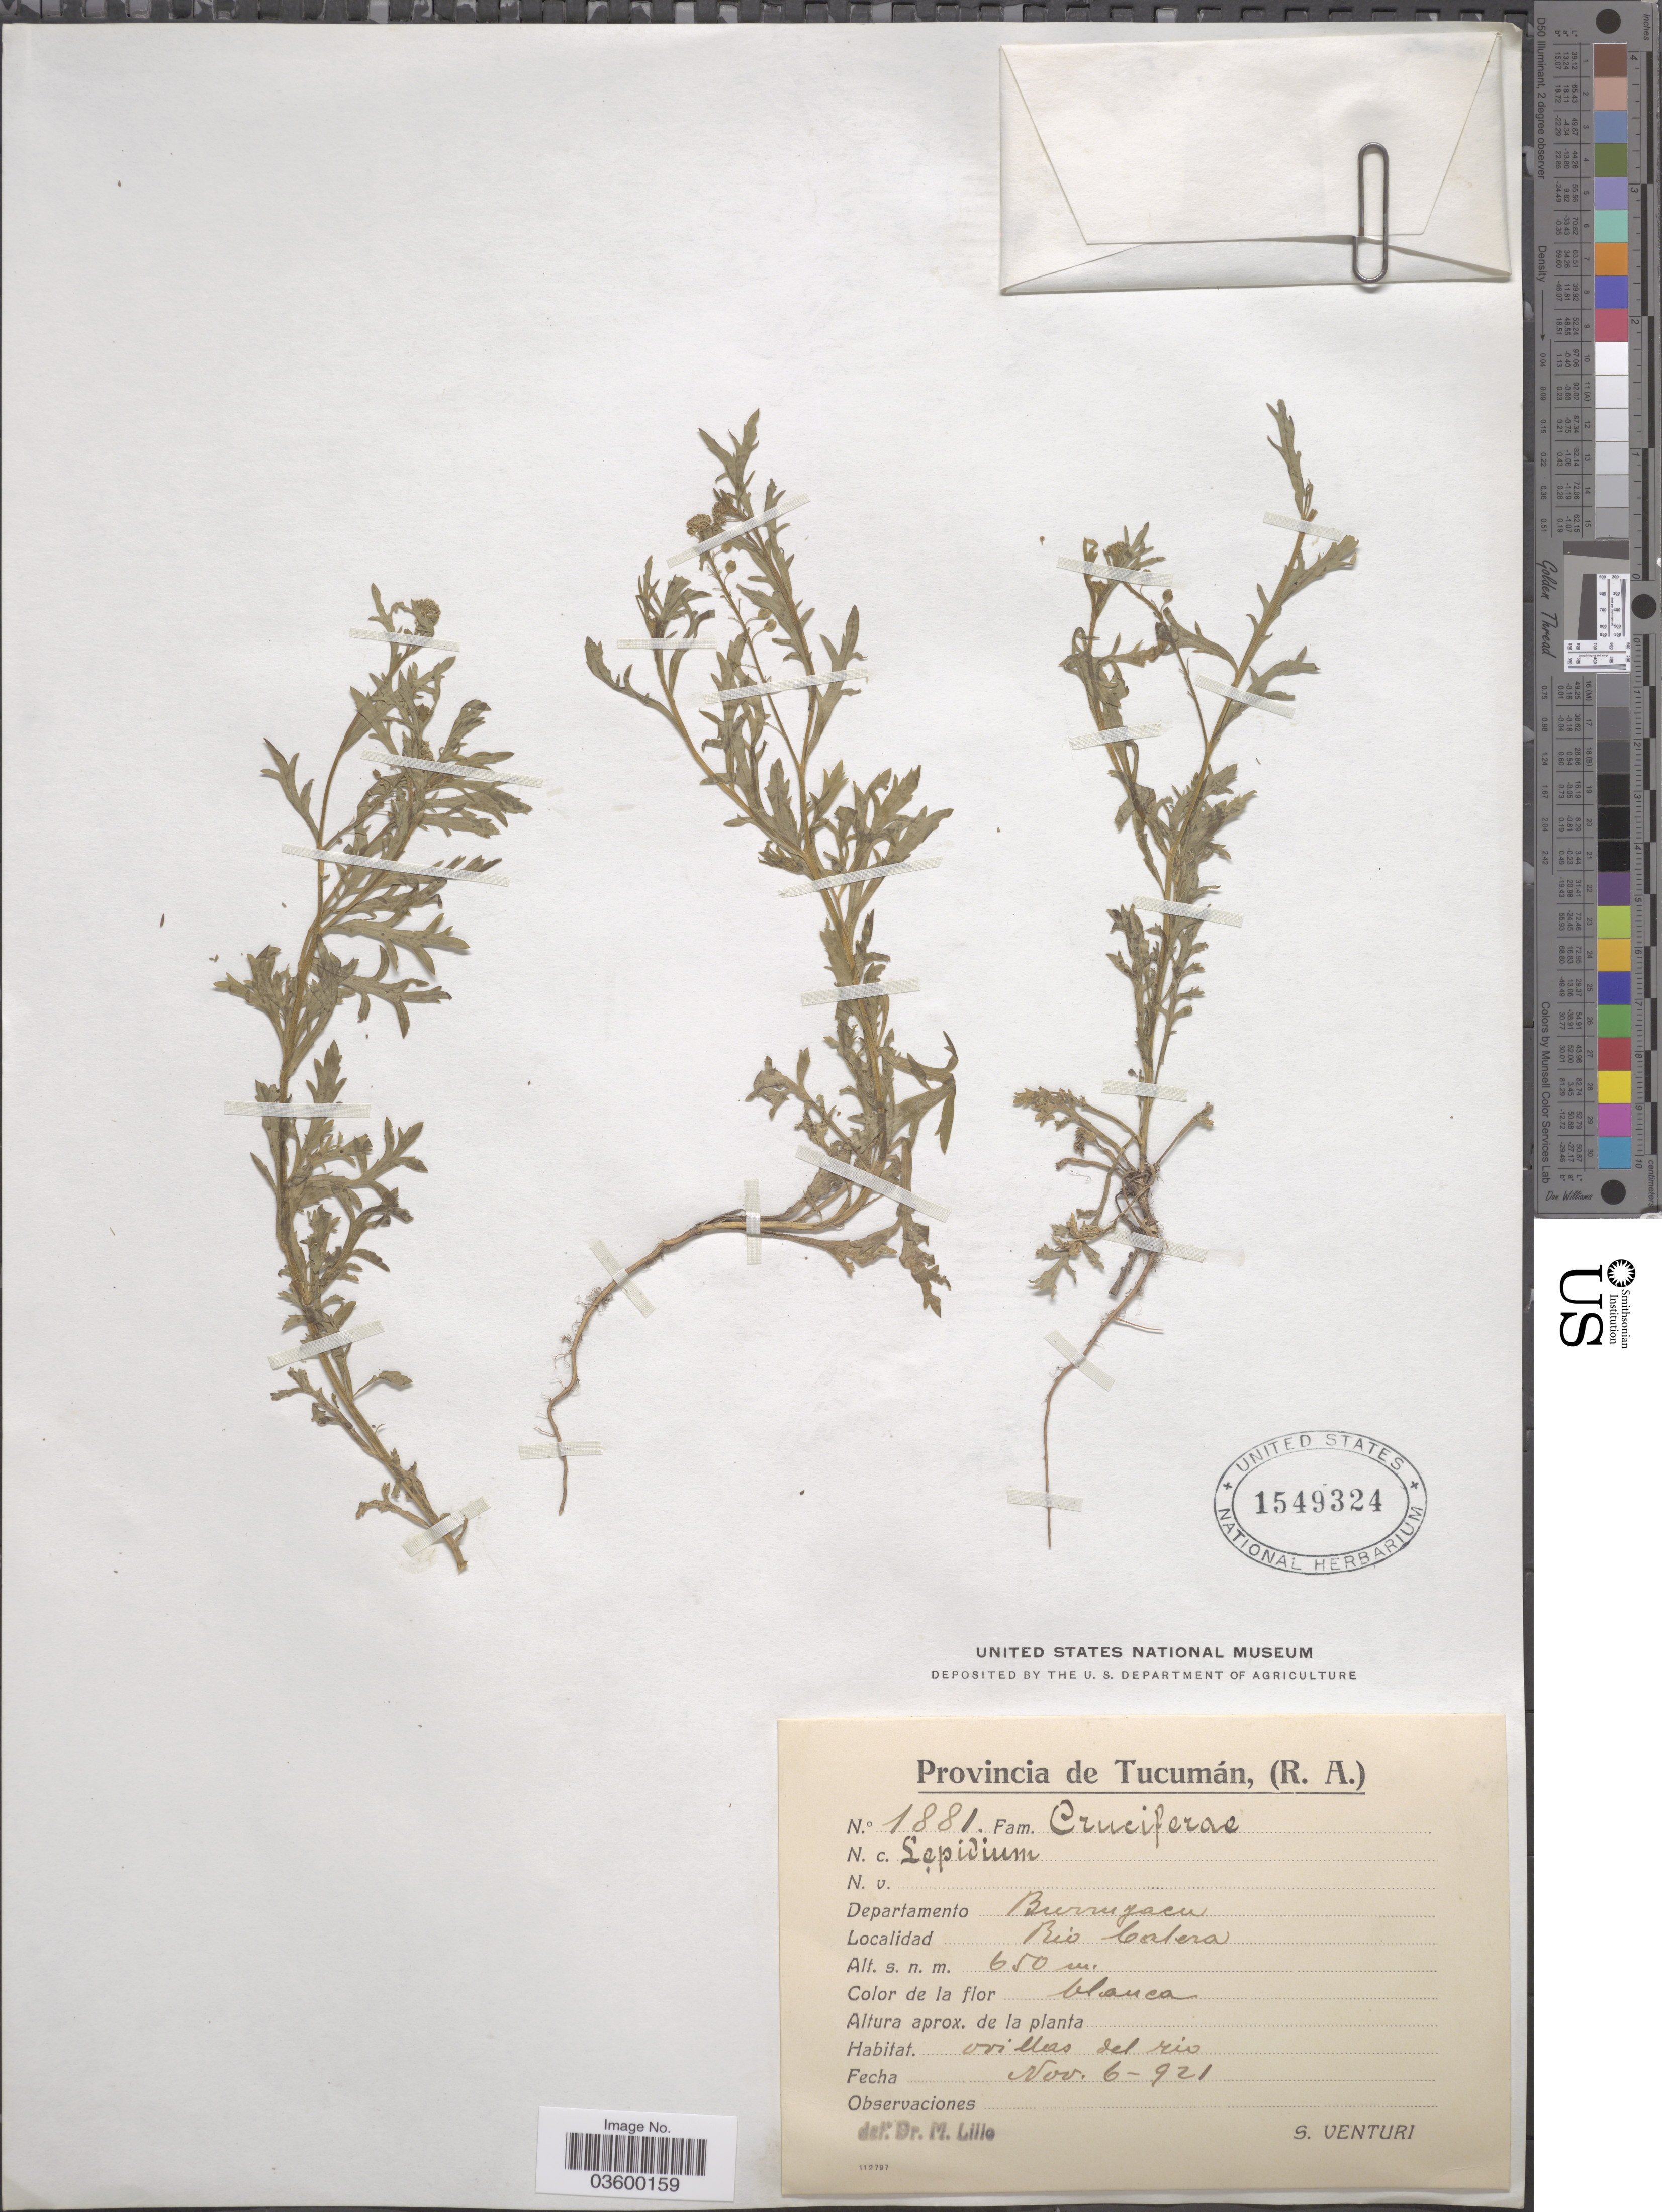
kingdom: Plantae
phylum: Tracheophyta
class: Magnoliopsida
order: Brassicales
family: Brassicaceae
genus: Lepidium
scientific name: Lepidium sp.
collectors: S. Venturi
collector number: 1881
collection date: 1921-11-06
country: Argentina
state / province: Tucuman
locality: Departamento Burruyacu. Rio Calera.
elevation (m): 650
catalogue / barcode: US 1549324